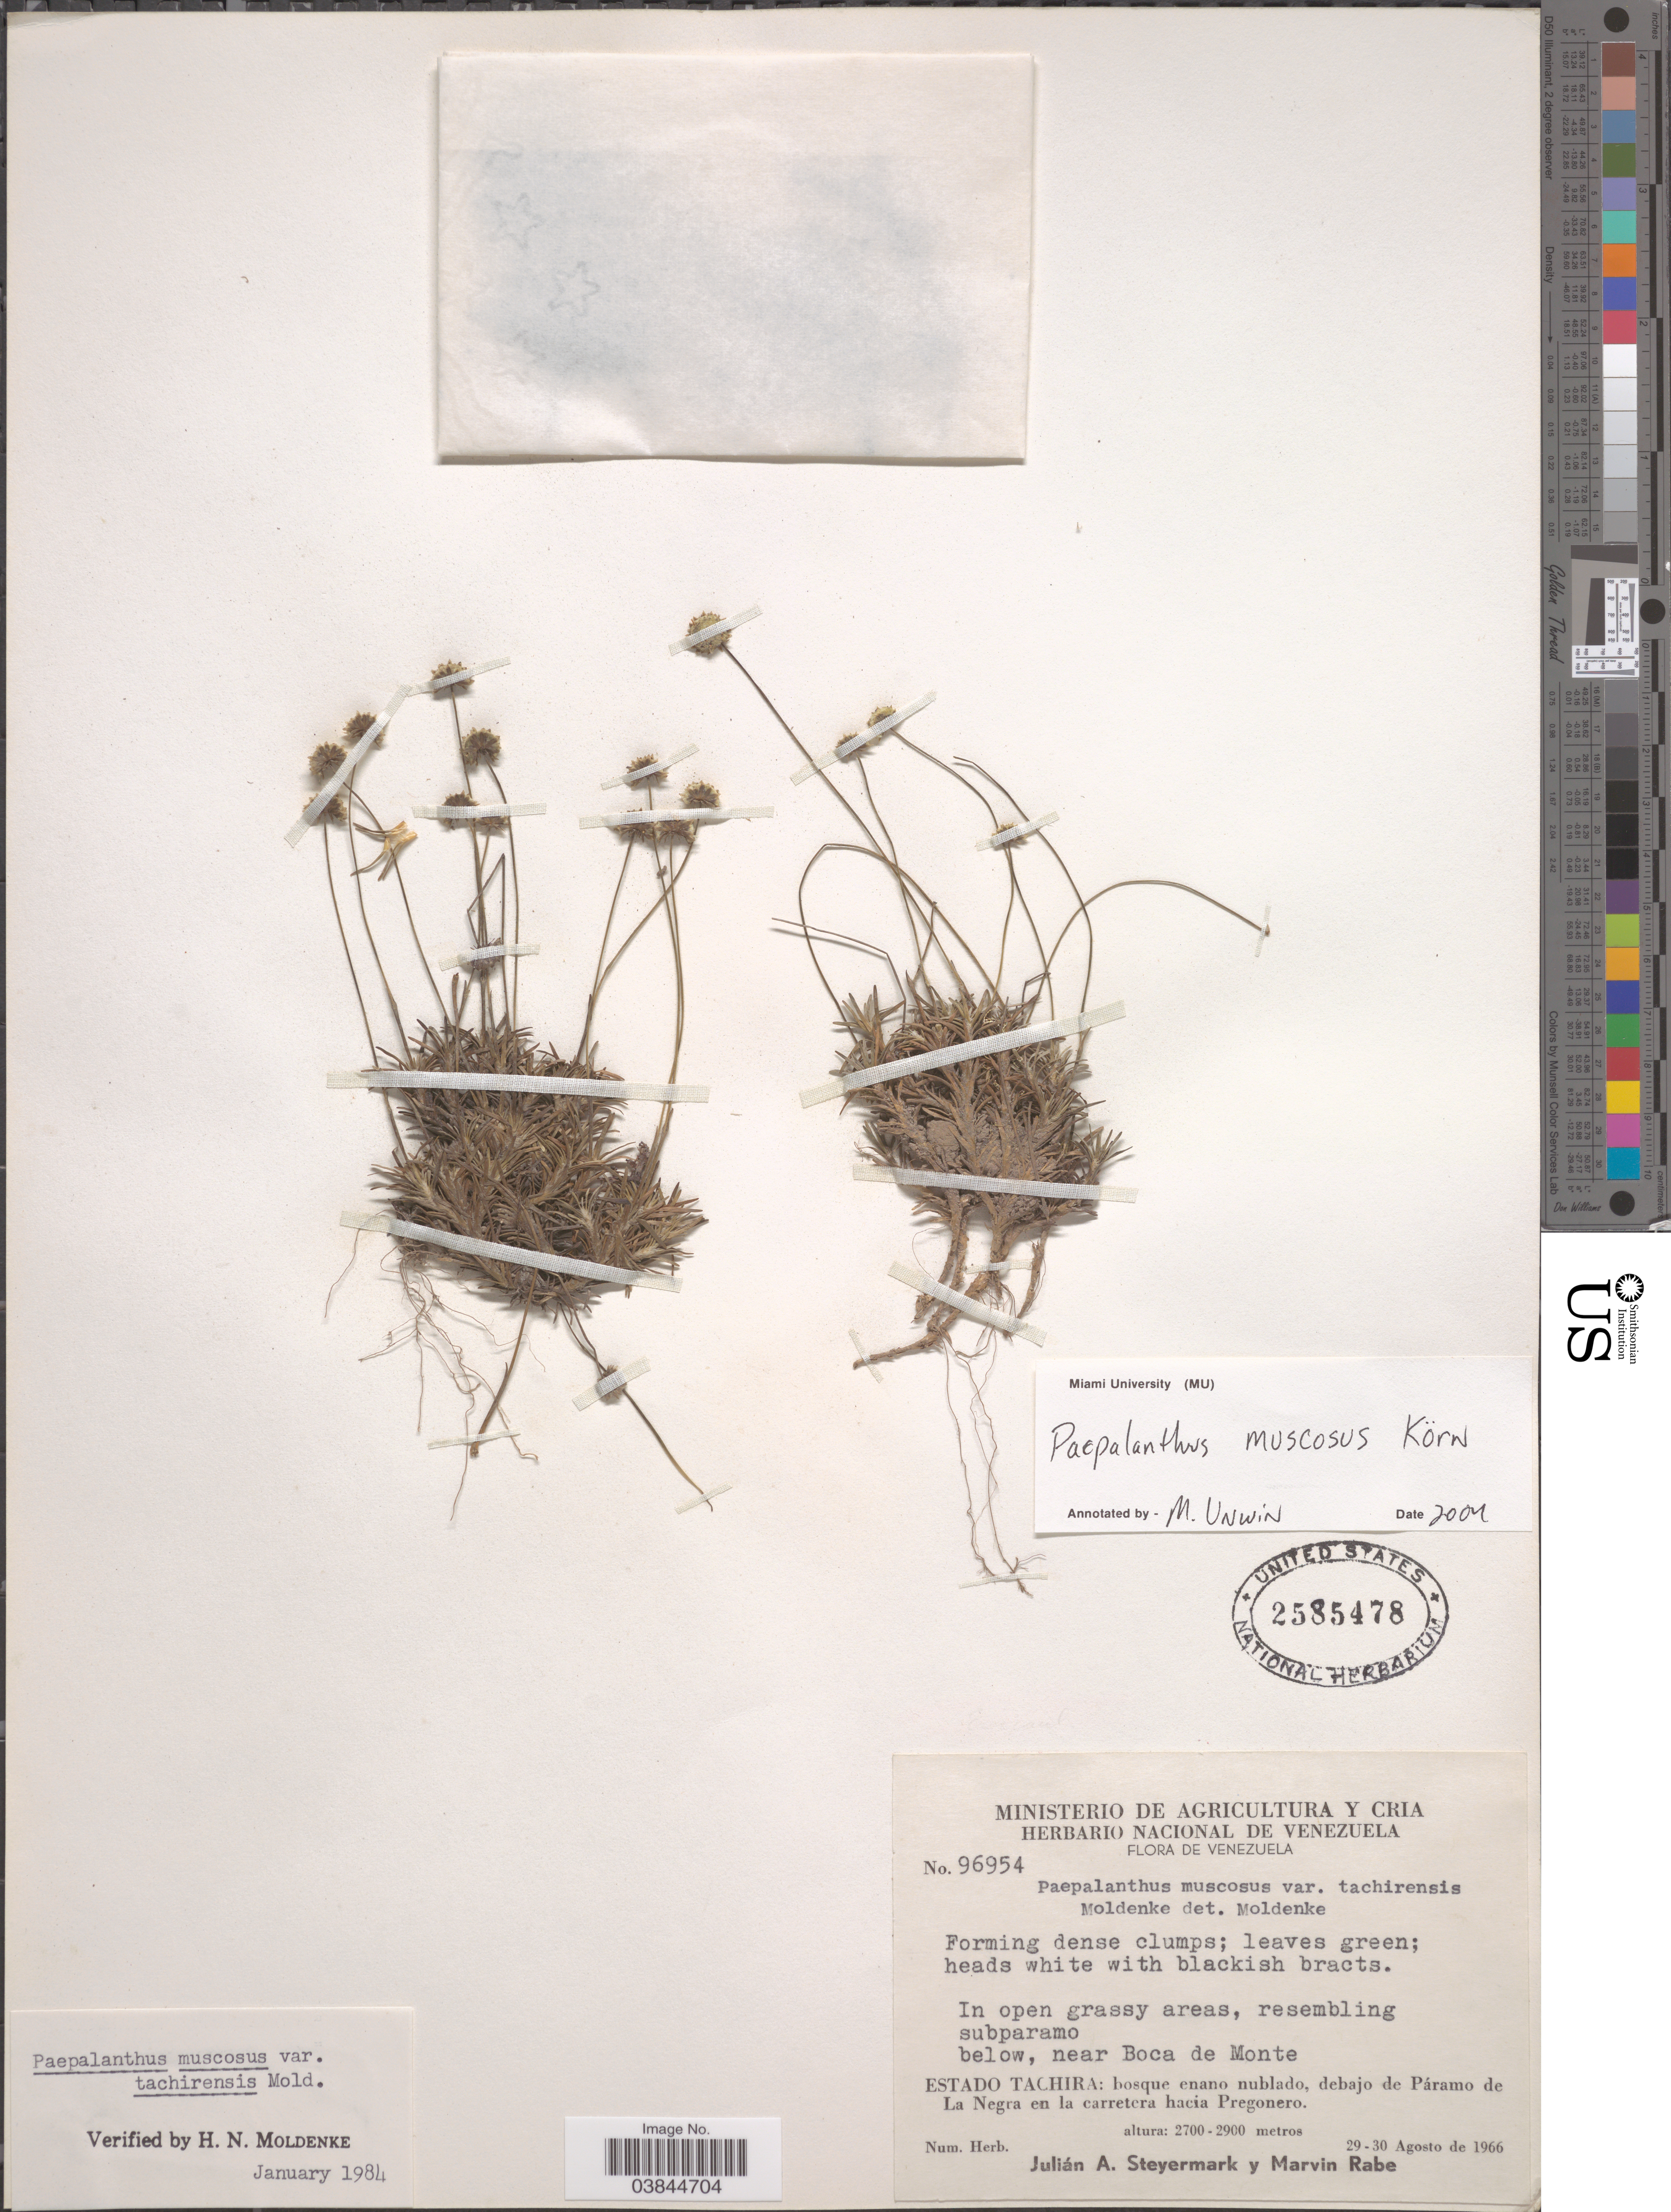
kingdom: Plantae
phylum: Tracheophyta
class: Liliopsida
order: Poales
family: Eriocaulaceae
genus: Paepalanthus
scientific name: Paepalanthus muscosus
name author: Körn.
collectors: J. Steyermark & M. Rabe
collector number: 96954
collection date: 1966-08-29/1966-08-30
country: Venezuela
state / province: Tachira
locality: Subparamo below, near Boca de Monte. Bosque enano nublado, debajo de Páramo de La Negra en la carretera hacia Pregonero.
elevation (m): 2700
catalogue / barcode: US 2585478